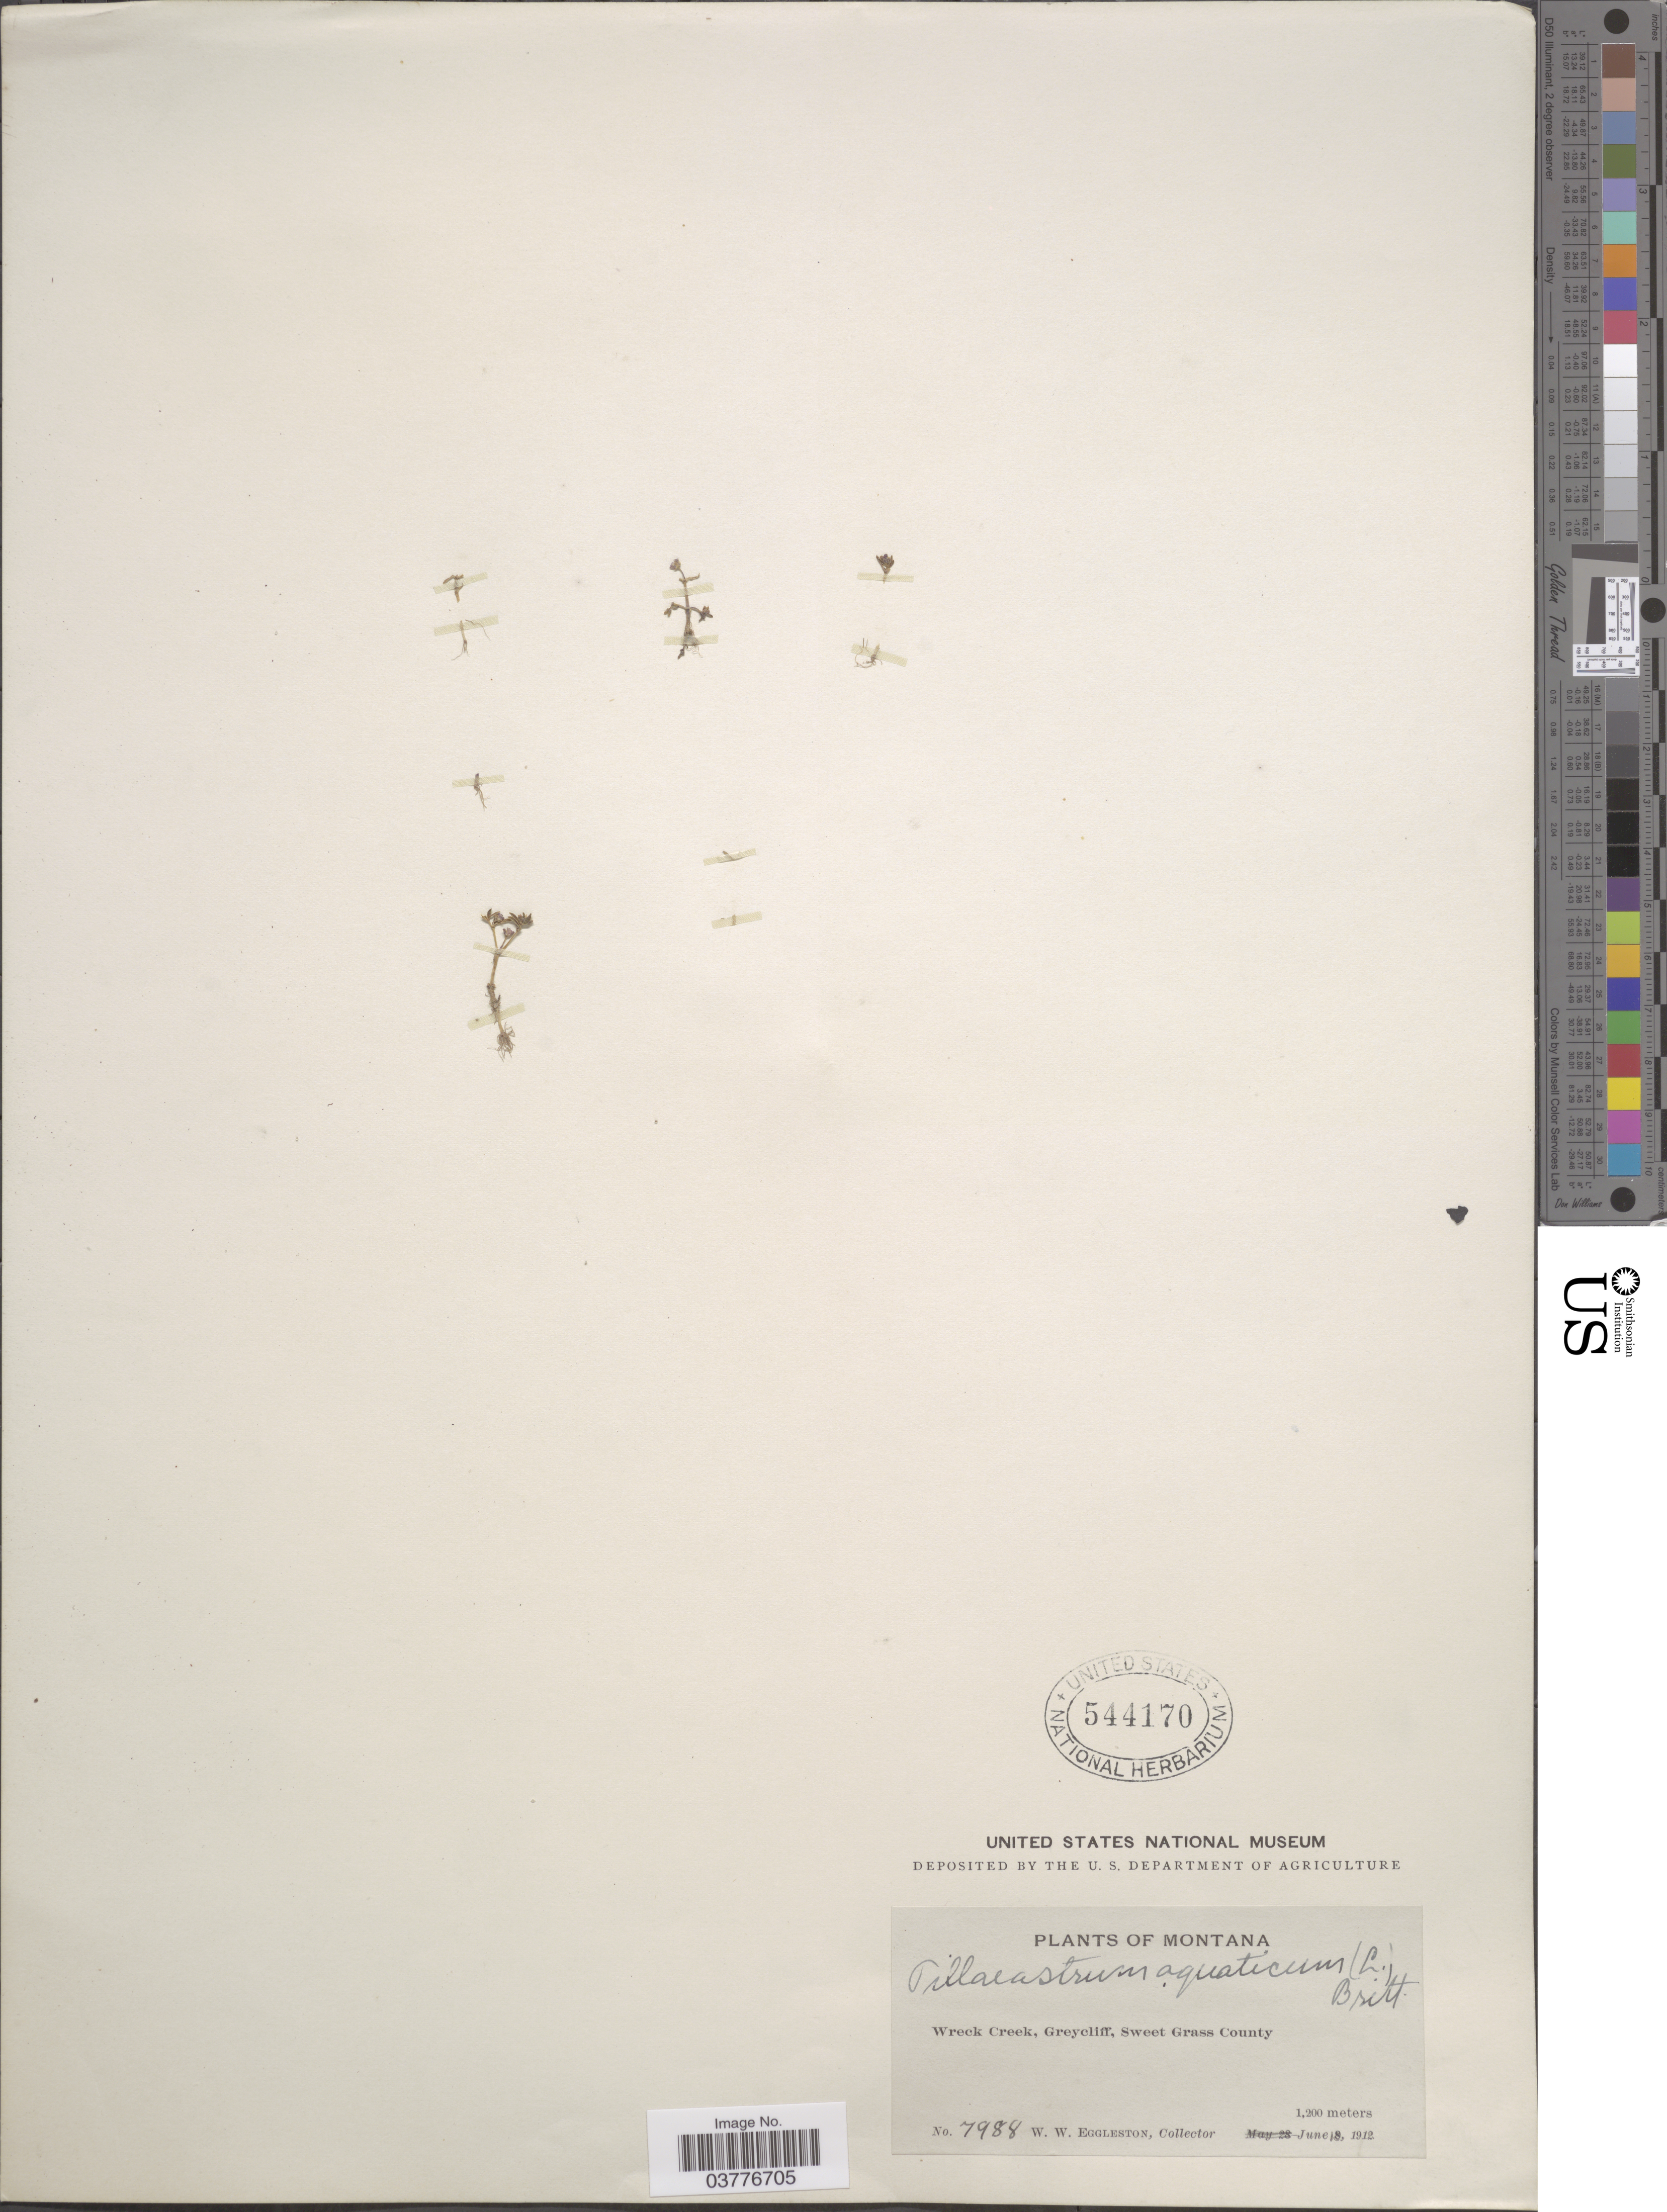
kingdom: Plantae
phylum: Tracheophyta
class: Magnoliopsida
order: Saxifragales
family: Crassulaceae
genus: Crassula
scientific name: Crassula aquatica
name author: (L.) Schönland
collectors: W. W. Eggleston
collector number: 7988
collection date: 1912-06-18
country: United States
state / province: Montana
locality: Wreck Creek, Greycliff, Sweet Grass County.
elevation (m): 1200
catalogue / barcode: US 544170